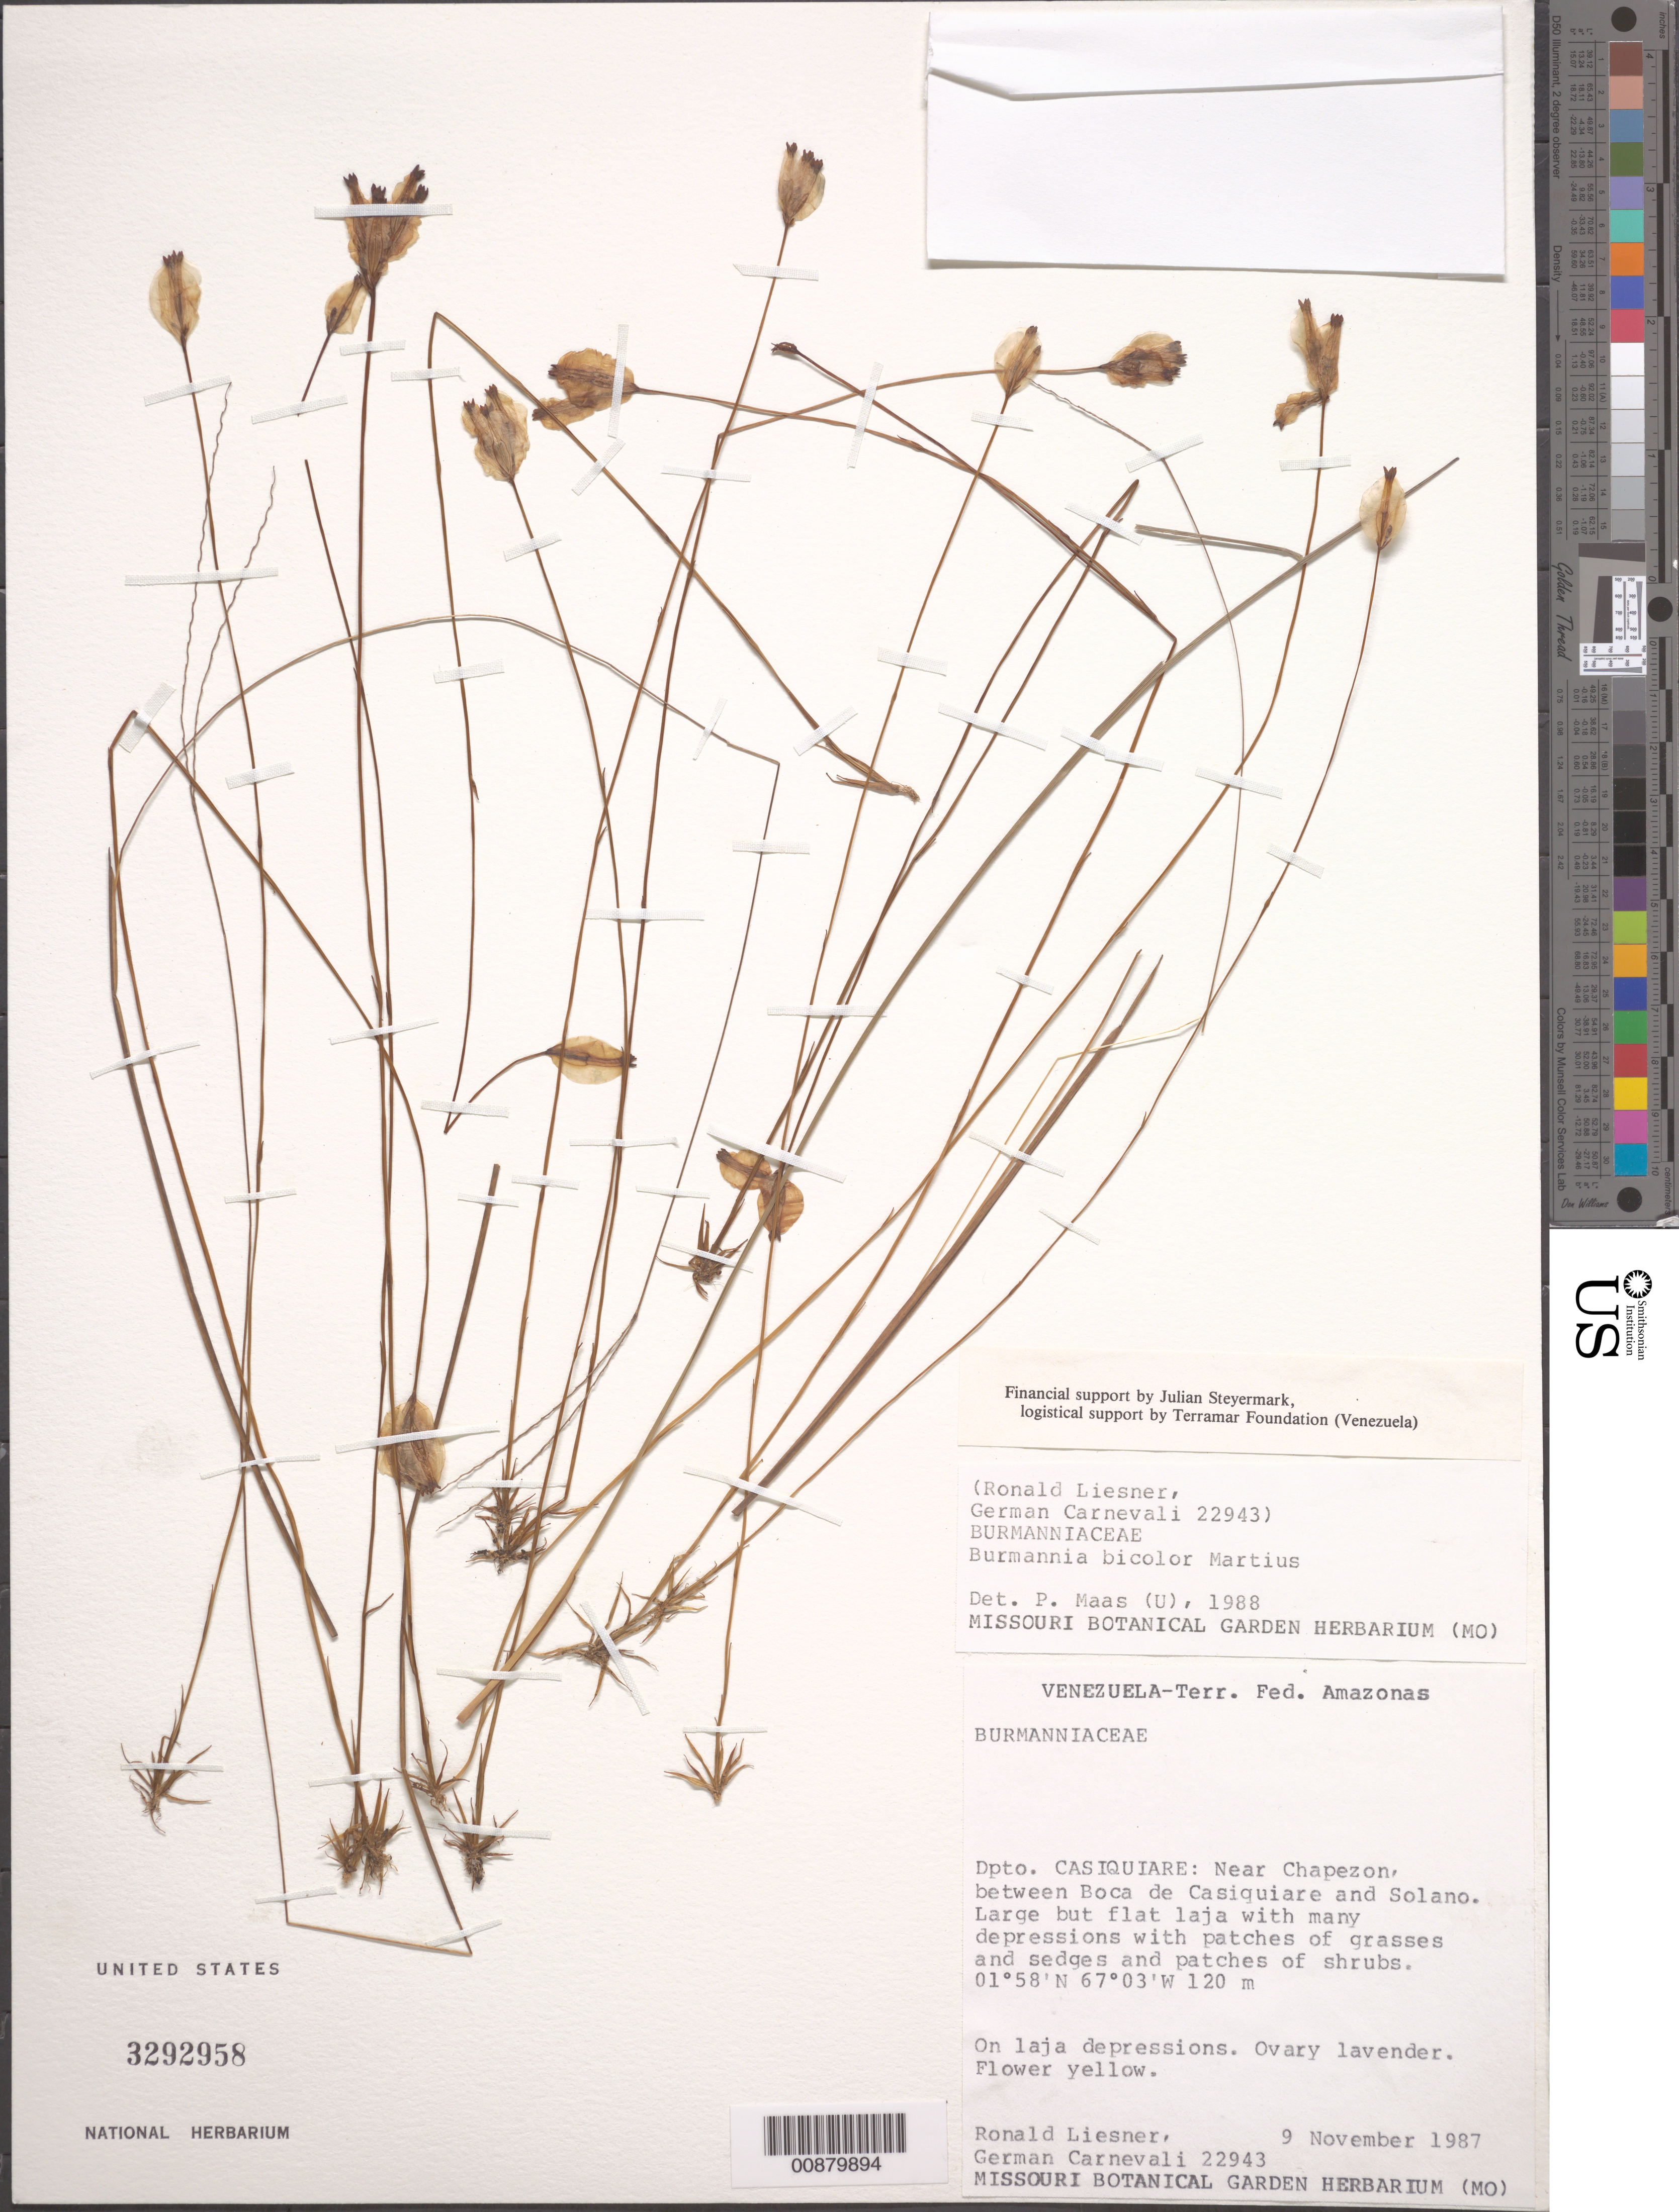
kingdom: Plantae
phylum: Tracheophyta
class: Liliopsida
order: Dioscoreales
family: Burmanniaceae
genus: Burmannia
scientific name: Burmannia bicolor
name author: Mart.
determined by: Maas, Paul J. M.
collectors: R. L. Liesner & G. Carnevali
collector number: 22943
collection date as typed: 9-Nov-87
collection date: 1987-11-09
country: Venezuela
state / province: Amazonas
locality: Chapezon, near, between Boca de Casiquiare and Solano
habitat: Laja depressions; large, flat laja with many depressions with patches of grasses and sedges, patches of shrubs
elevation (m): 120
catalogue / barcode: US 3292958